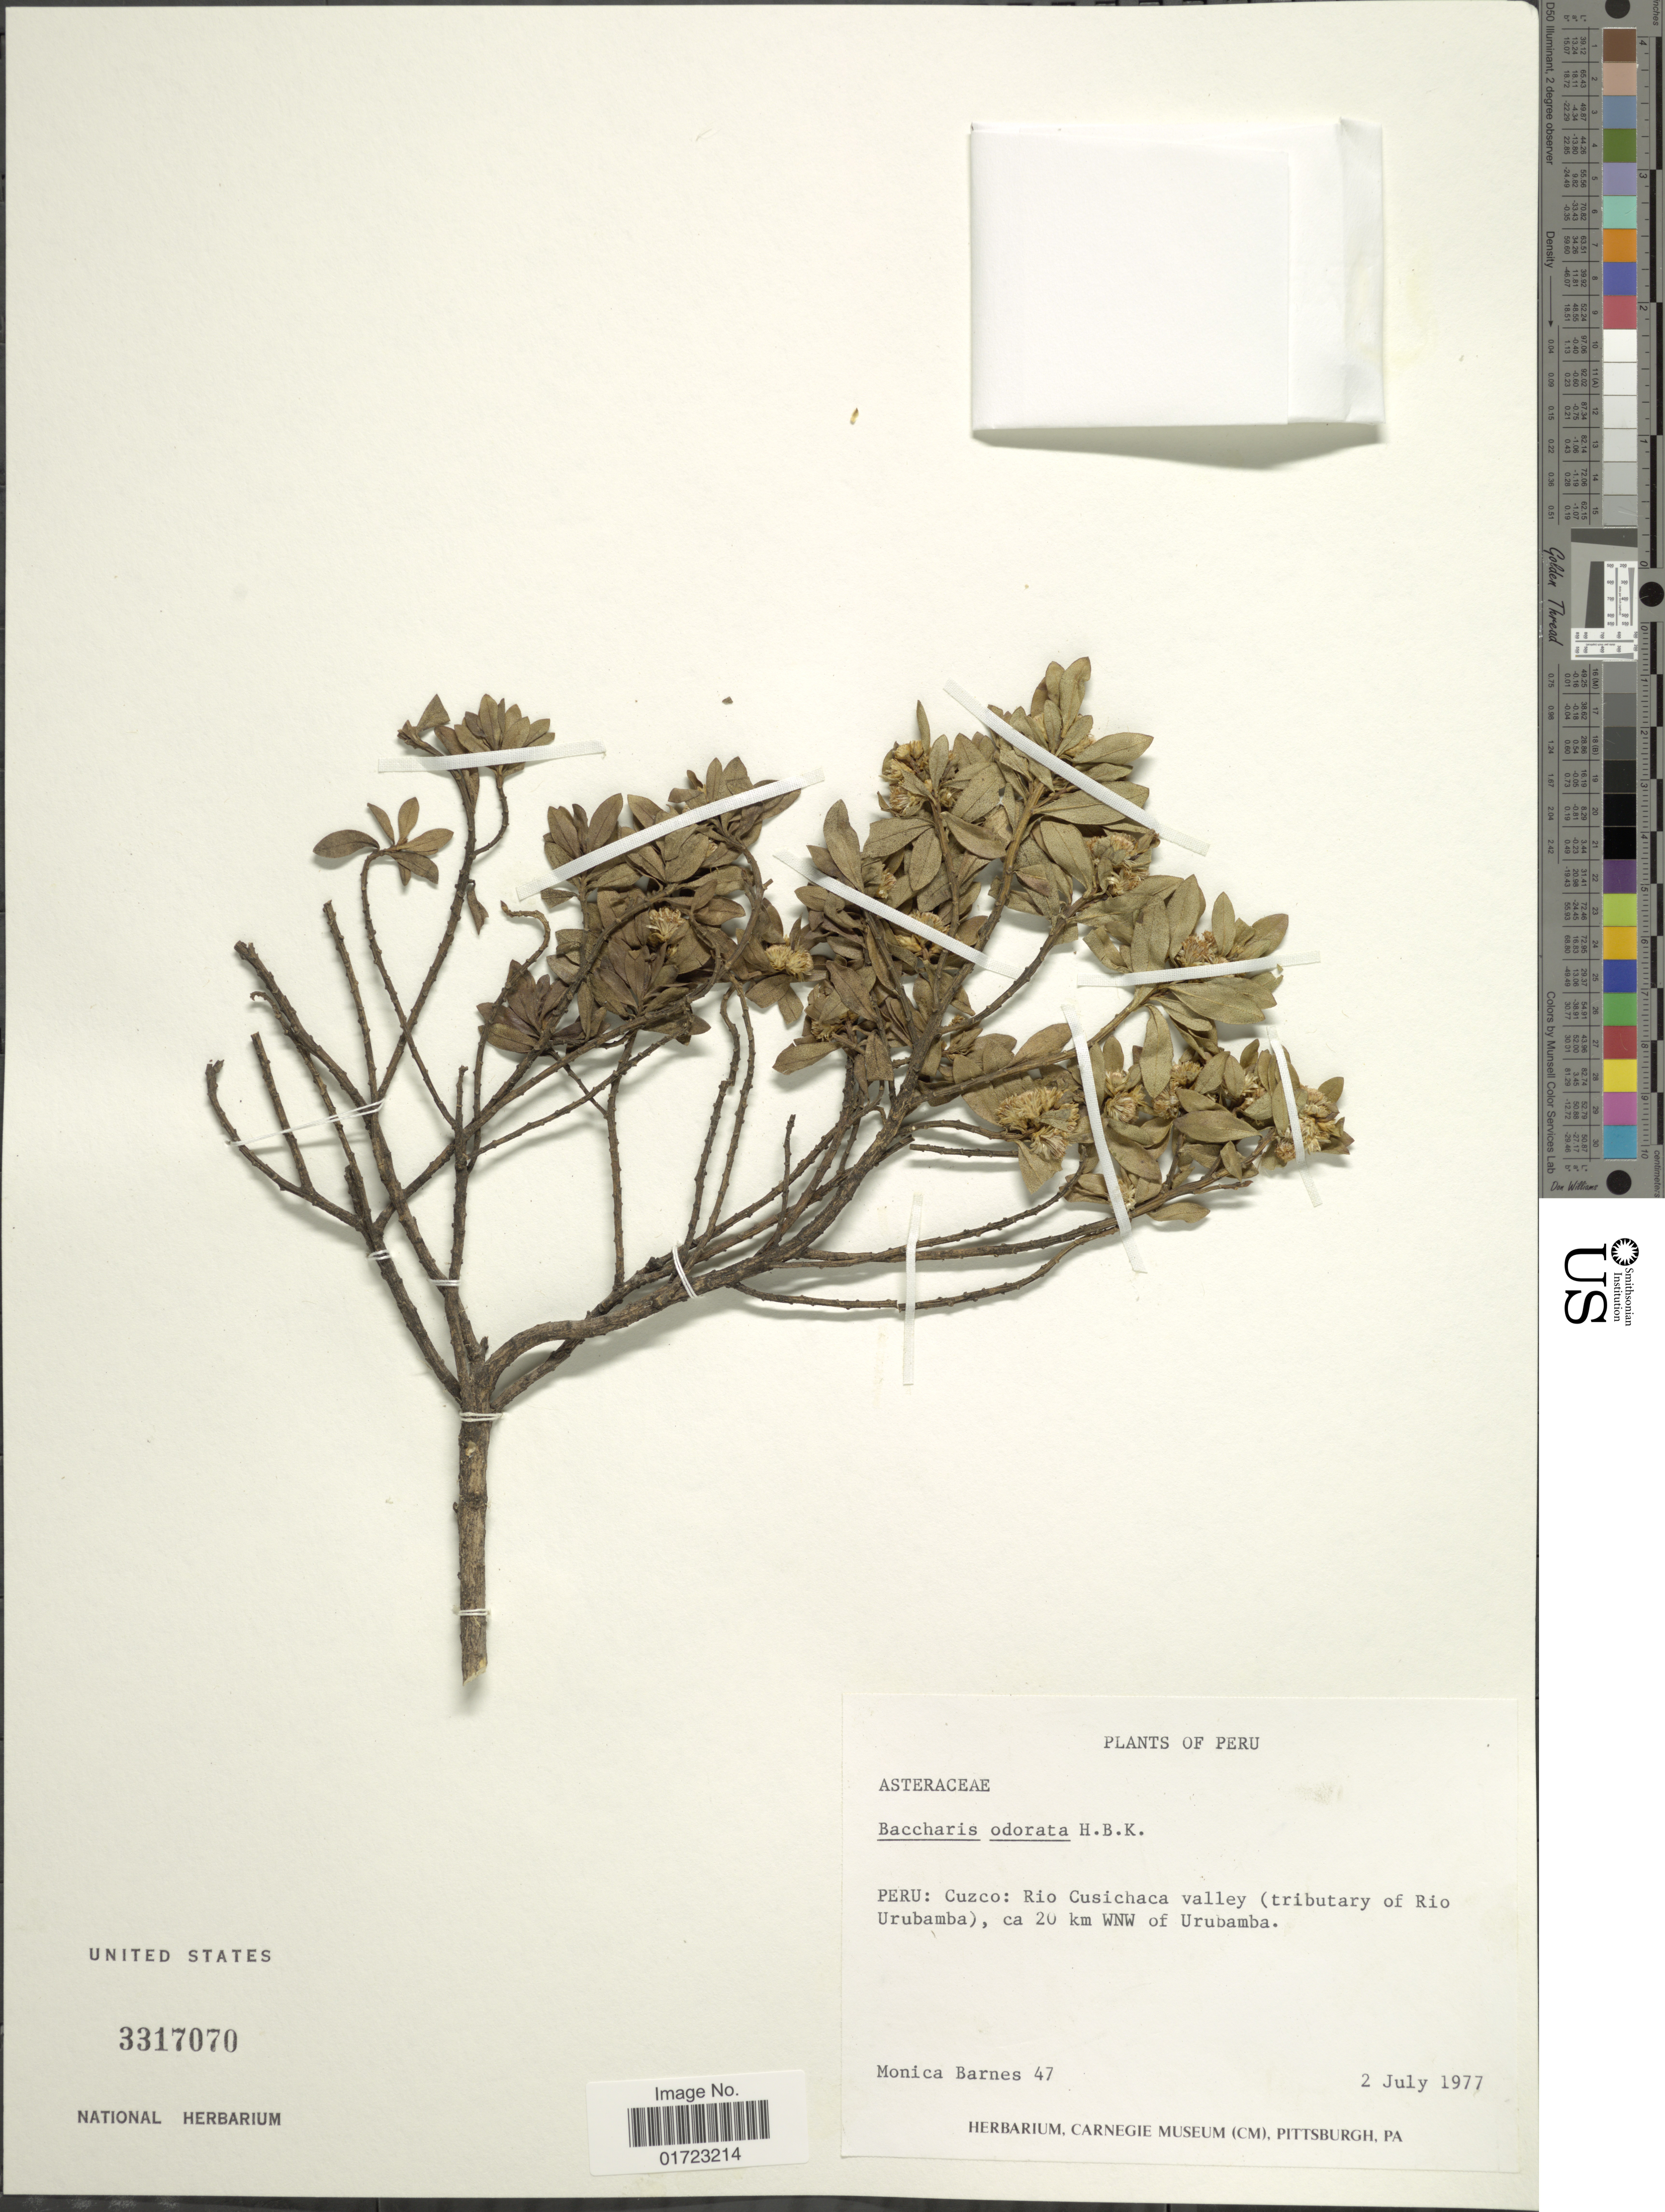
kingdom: Plantae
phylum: Tracheophyta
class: Magnoliopsida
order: Asterales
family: Asteraceae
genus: Baccharis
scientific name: Baccharis peruviana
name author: Cuatrec.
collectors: M. Barnes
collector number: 47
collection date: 1977-07-02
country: Peru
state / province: Cusco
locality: Rio Cusichaca Valley (tributay of Rio Urubamba), ca 20 km WNW of Urubamba.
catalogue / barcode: US 3317070